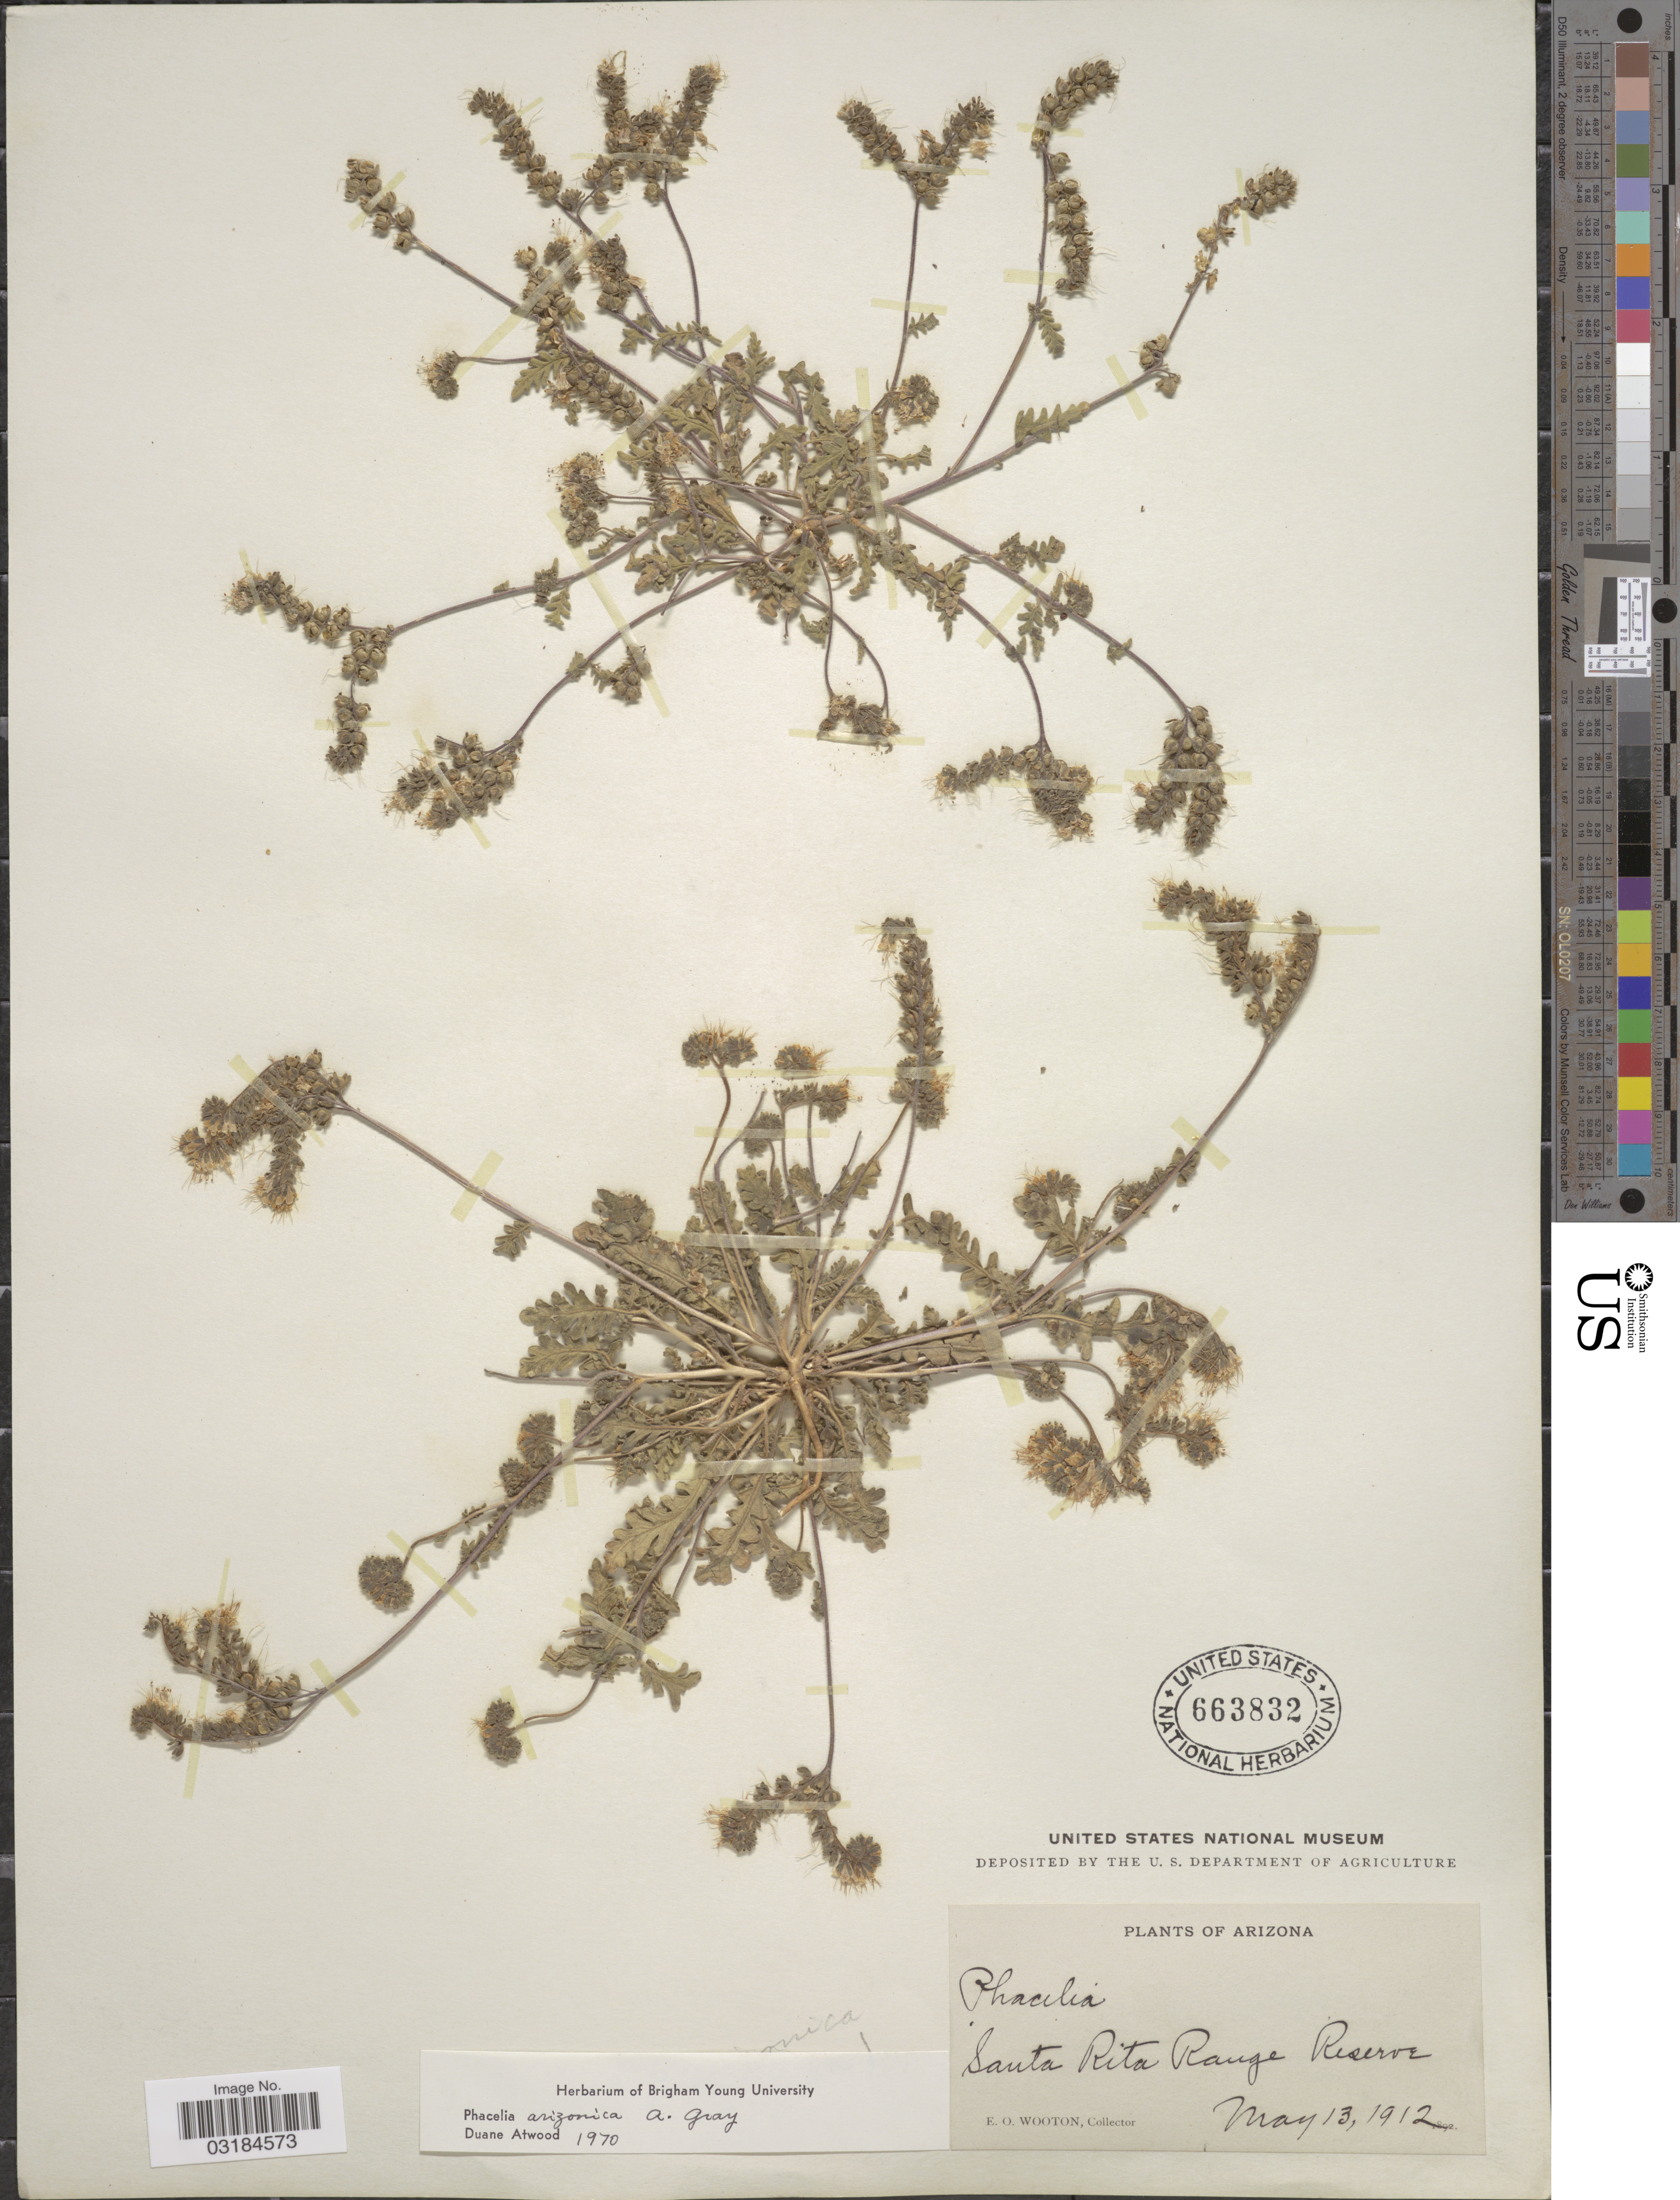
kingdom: Plantae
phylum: Tracheophyta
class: Magnoliopsida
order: Boraginales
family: Hydrophyllaceae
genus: Phacelia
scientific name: Phacelia arizonica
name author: A. Gray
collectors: E. O. Wooton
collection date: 1912-05-13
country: United States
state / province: Arizona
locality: Santa Rita Range Reserve.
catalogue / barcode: US 663832